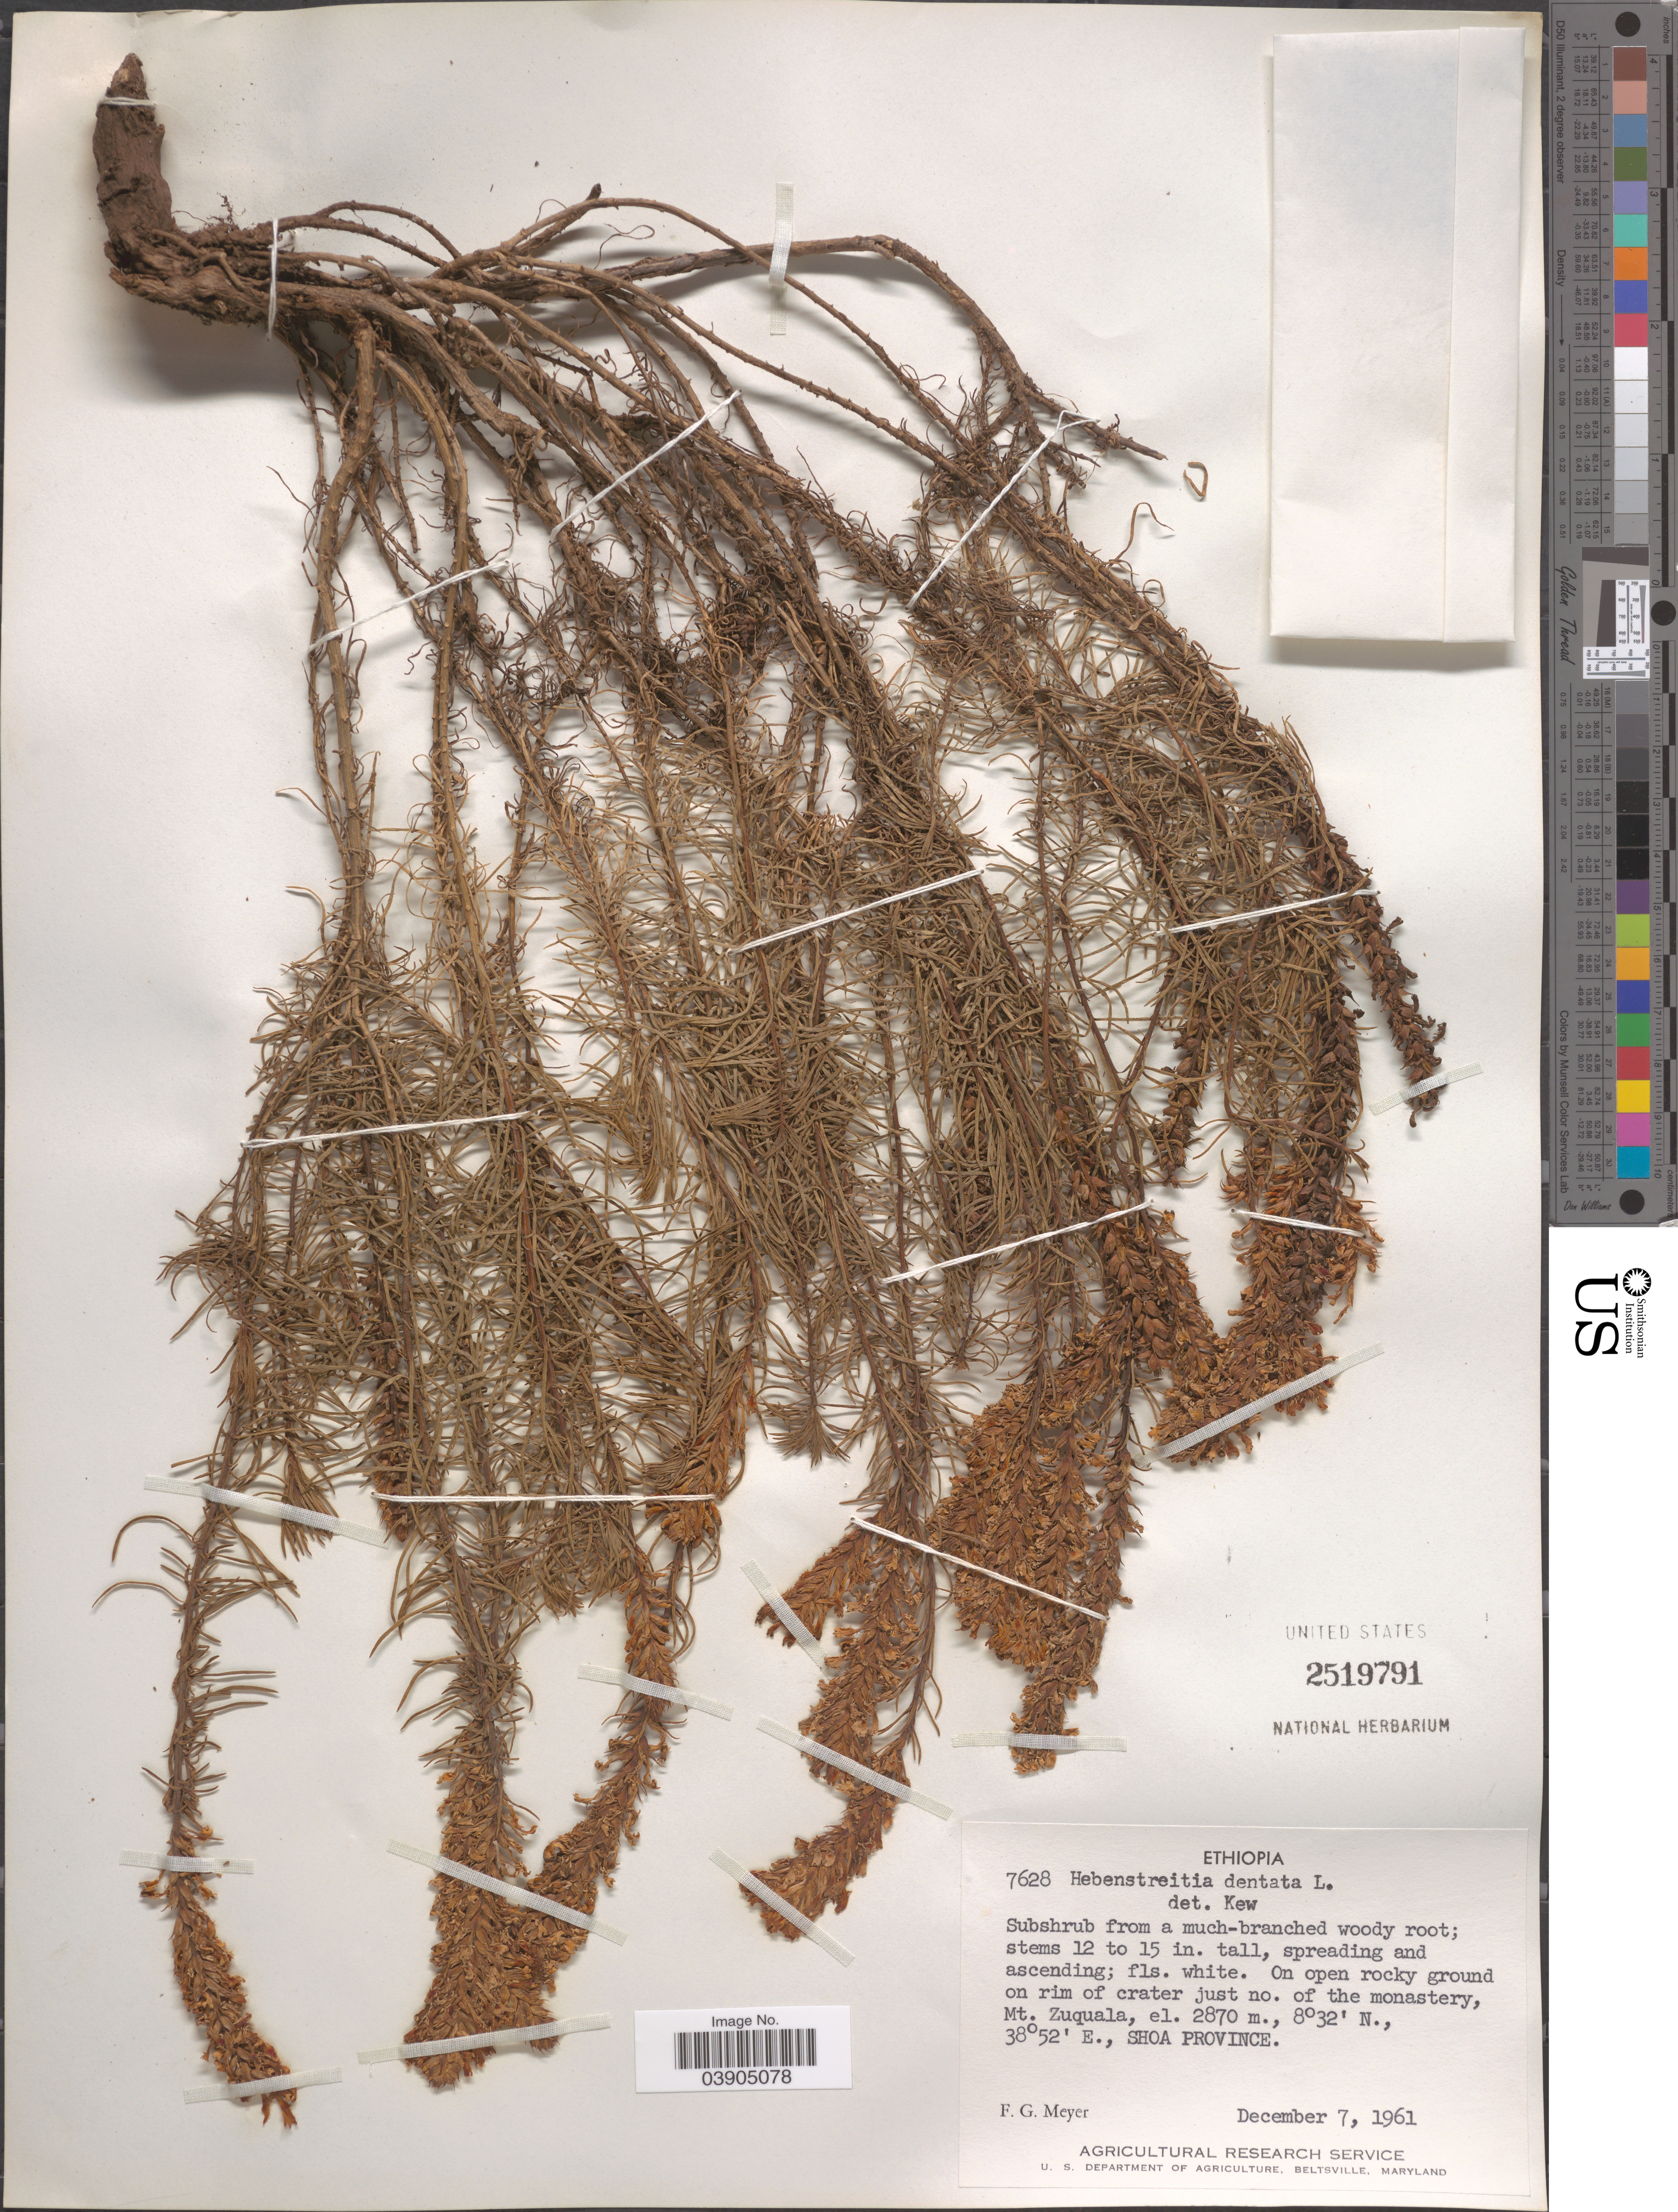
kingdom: Plantae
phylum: Tracheophyta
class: Magnoliopsida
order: Lamiales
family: Scrophulariaceae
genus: Hebenstretia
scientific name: Hebenstretia dentata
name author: L.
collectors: F. G. Meyer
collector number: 7628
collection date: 1961-12-07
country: Ethiopia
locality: On rim of crater just no. of the monastery, Mt. Zuquala, Shoa Province.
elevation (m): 2870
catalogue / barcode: US 2519791